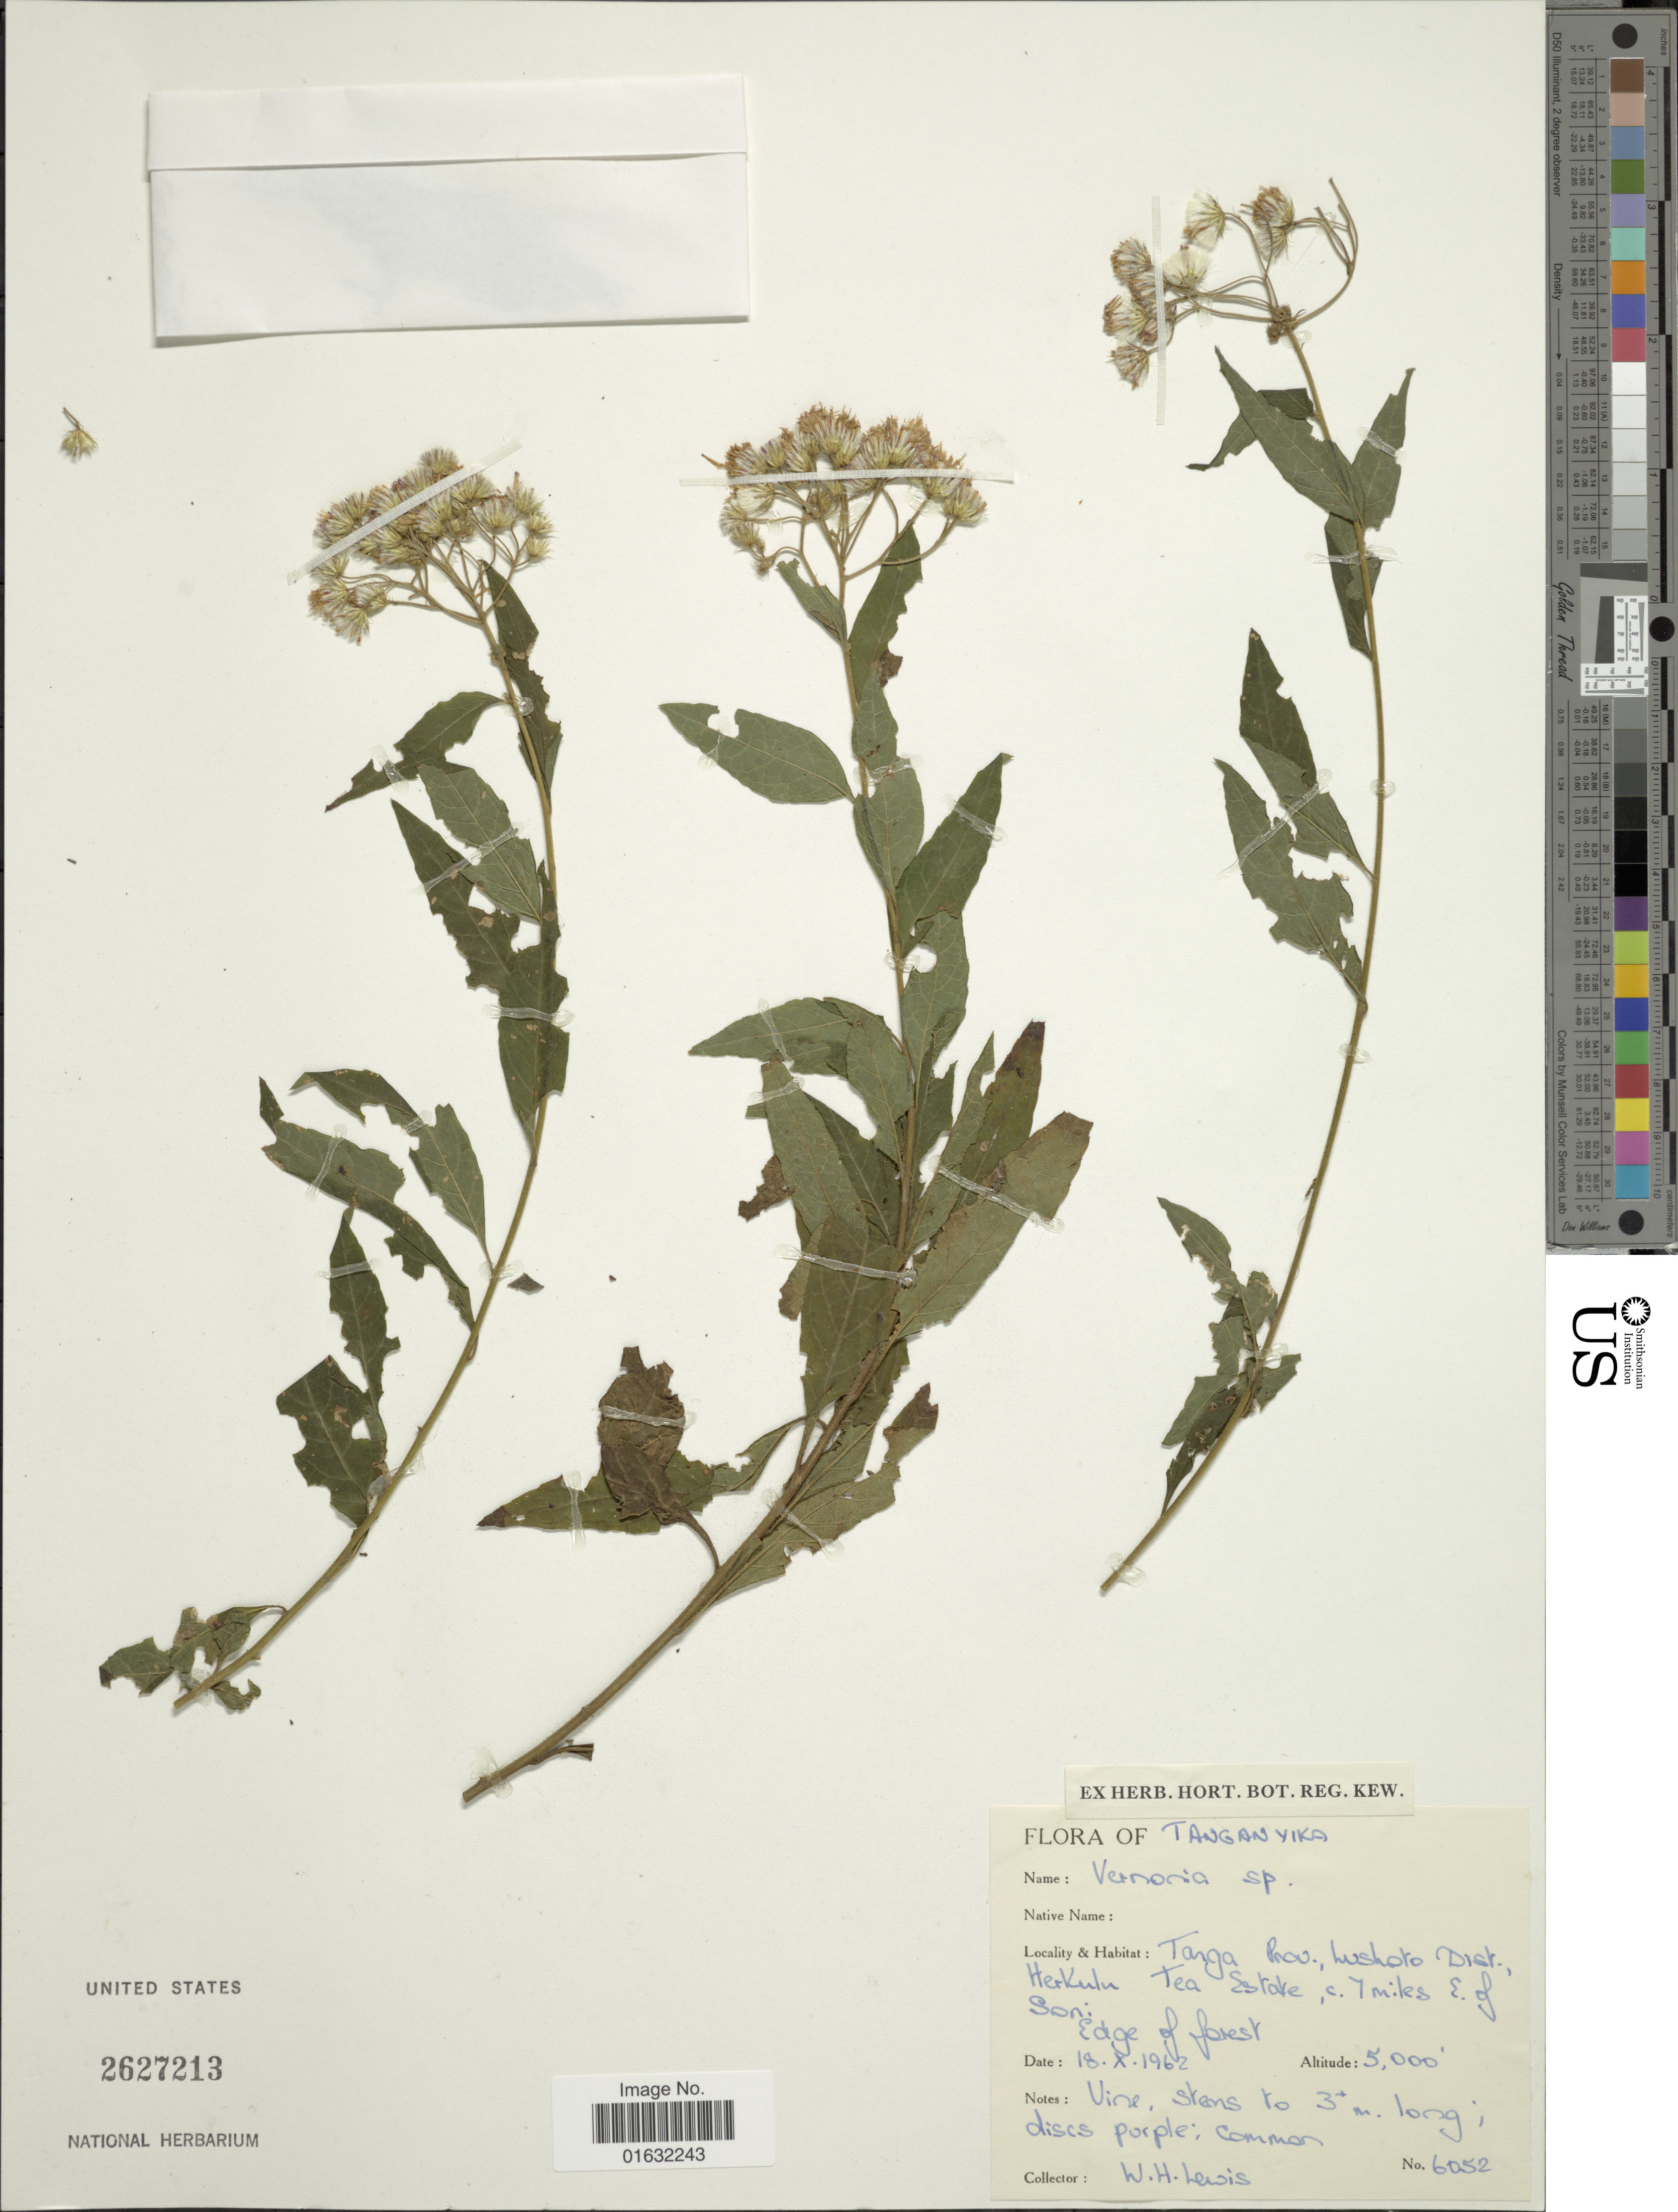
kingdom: Plantae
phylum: Tracheophyta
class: Magnoliopsida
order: Asterales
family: Asteraceae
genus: Cyanthillium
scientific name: Cyanthillium wollastonii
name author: (S. Moore) H. Rob.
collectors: W. H. Lewis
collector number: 6052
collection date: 1962-10-18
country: Tanzania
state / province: Tanga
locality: Tanganyika, Lushoto Dist., Herkulu, Tea Estate,,c. 7 miles E of Soni. Edge of forest.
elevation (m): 1524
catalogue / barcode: US 2627213